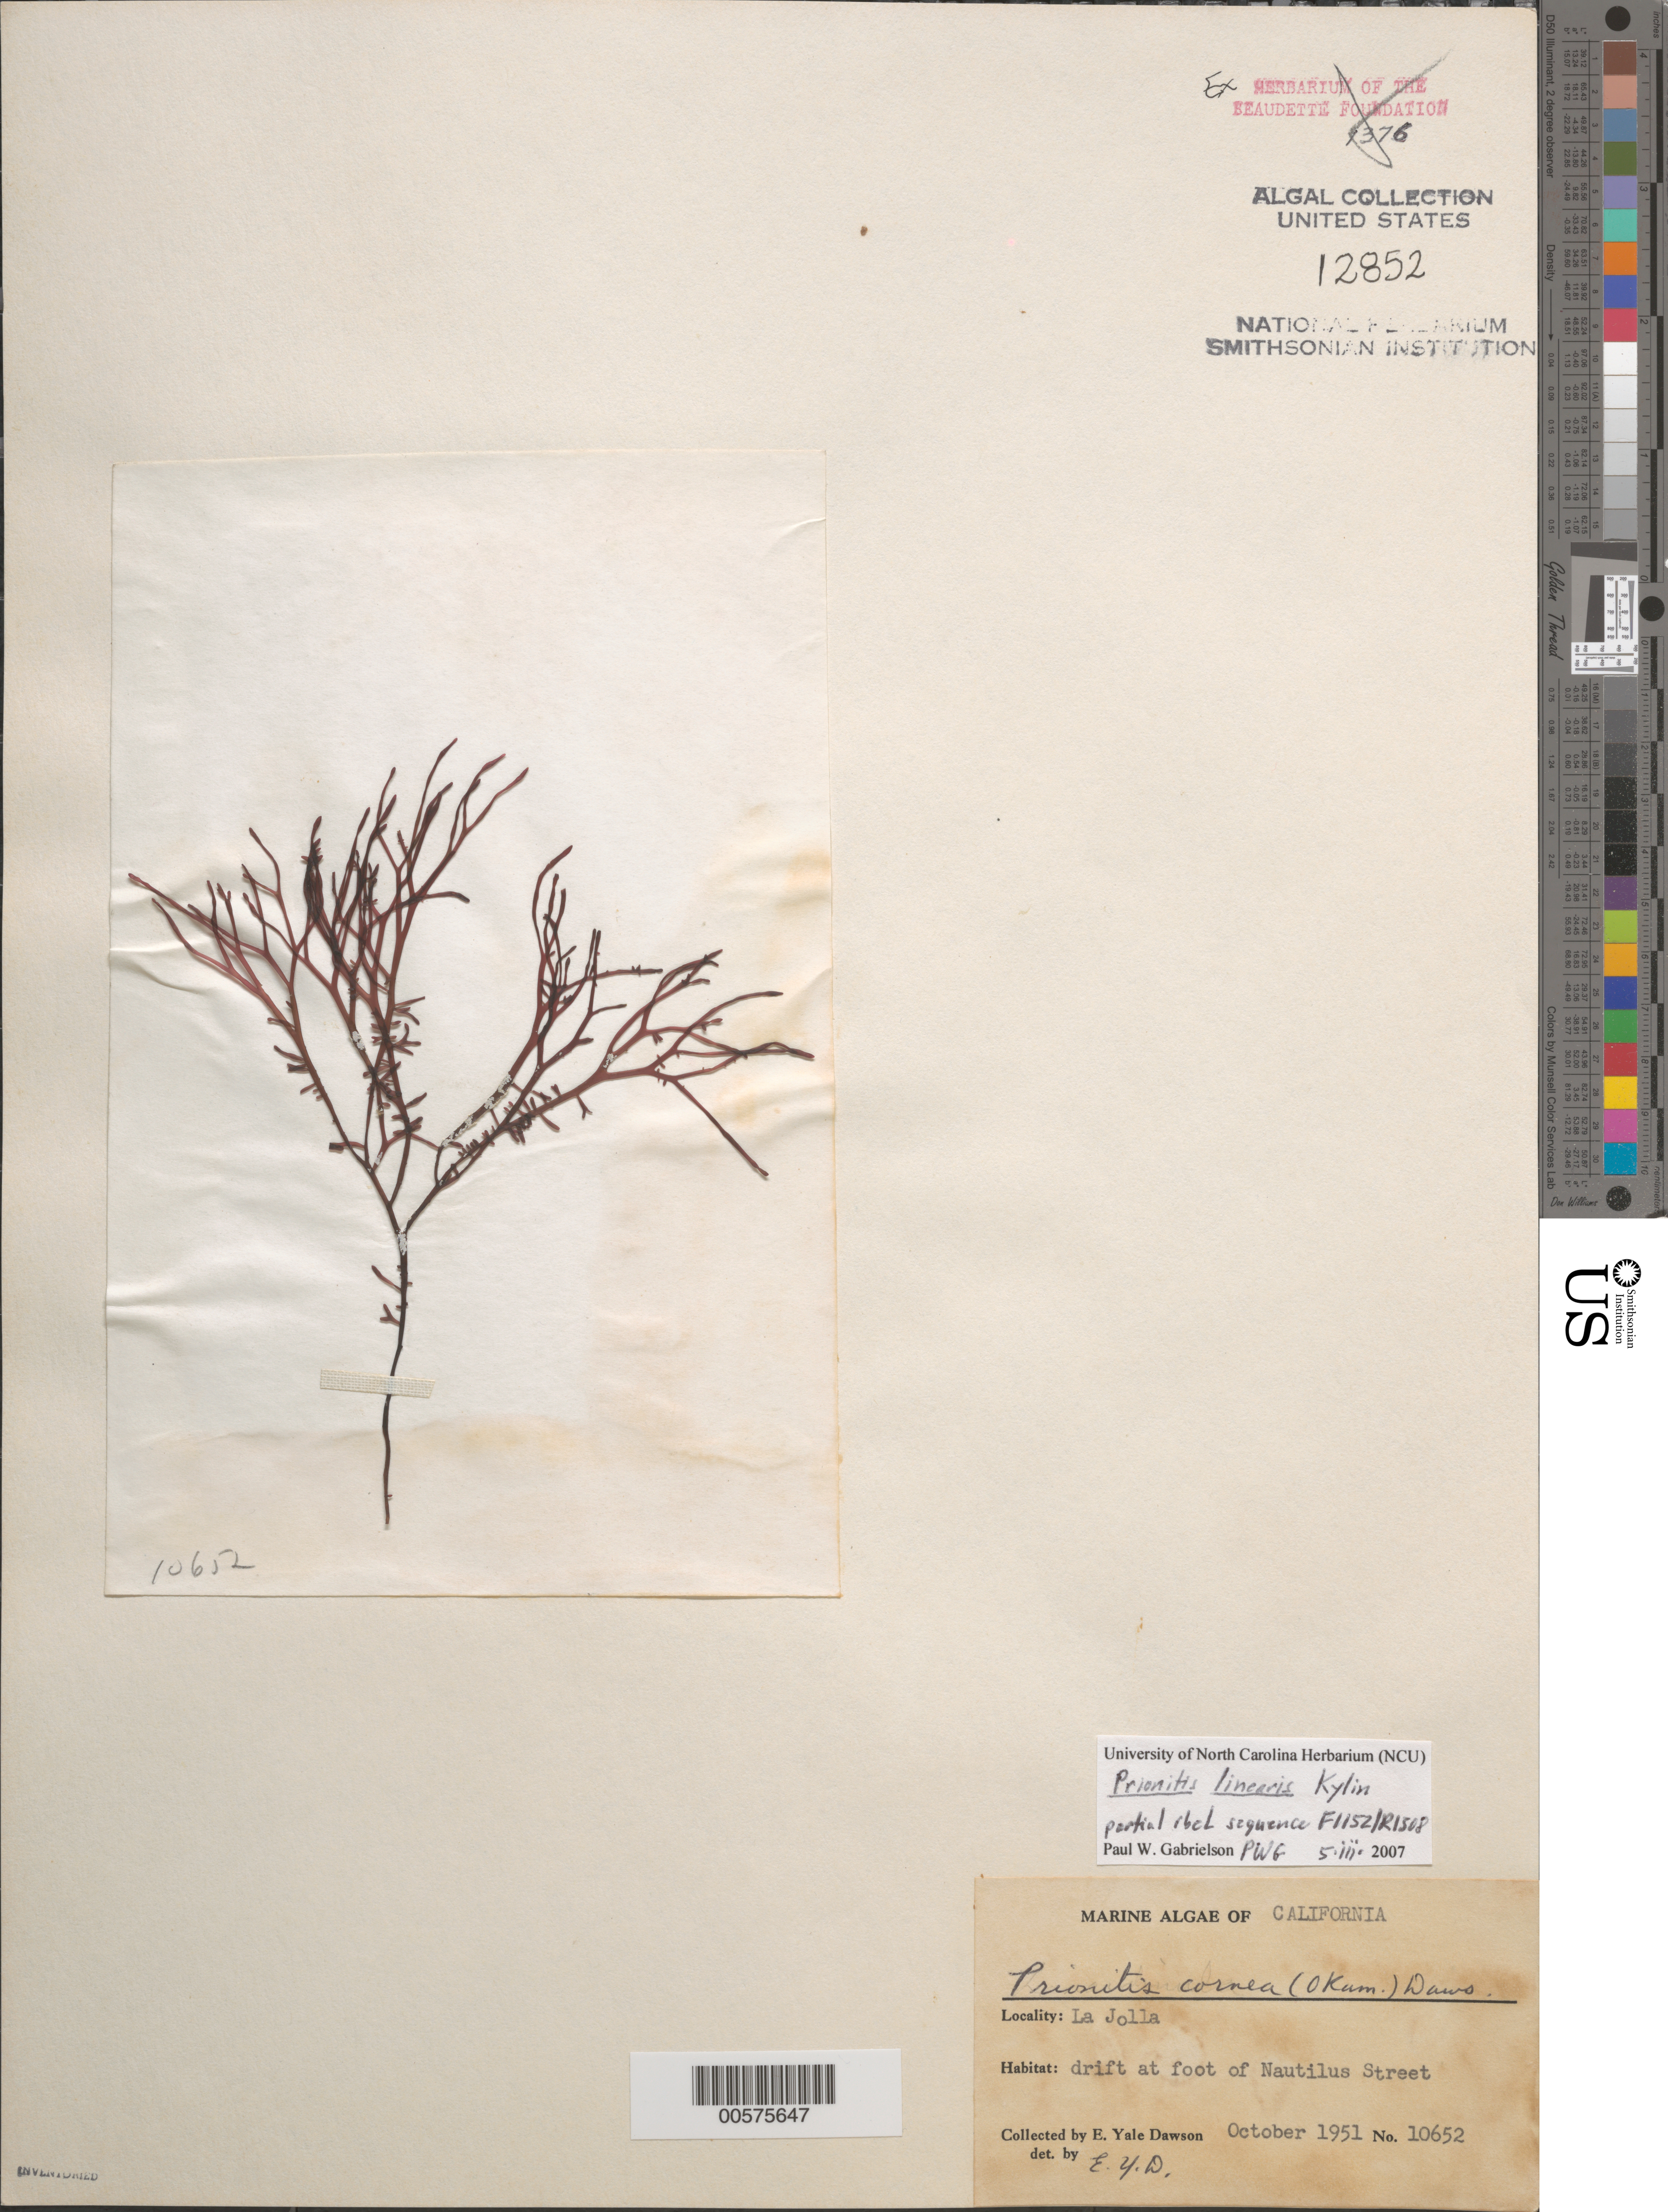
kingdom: Plantae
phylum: Rhodophyta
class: Florideophyceae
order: Cryptonemiales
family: Cryptonemiaceae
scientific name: Prionitis linearis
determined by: Gabrielson, P. W.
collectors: E. Y. Dawson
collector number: EYD 10652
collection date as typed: Oct 1951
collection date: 1951-10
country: United States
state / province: California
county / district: San Diego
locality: La Jolla, foot of Nautilus Street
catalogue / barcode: US 12852